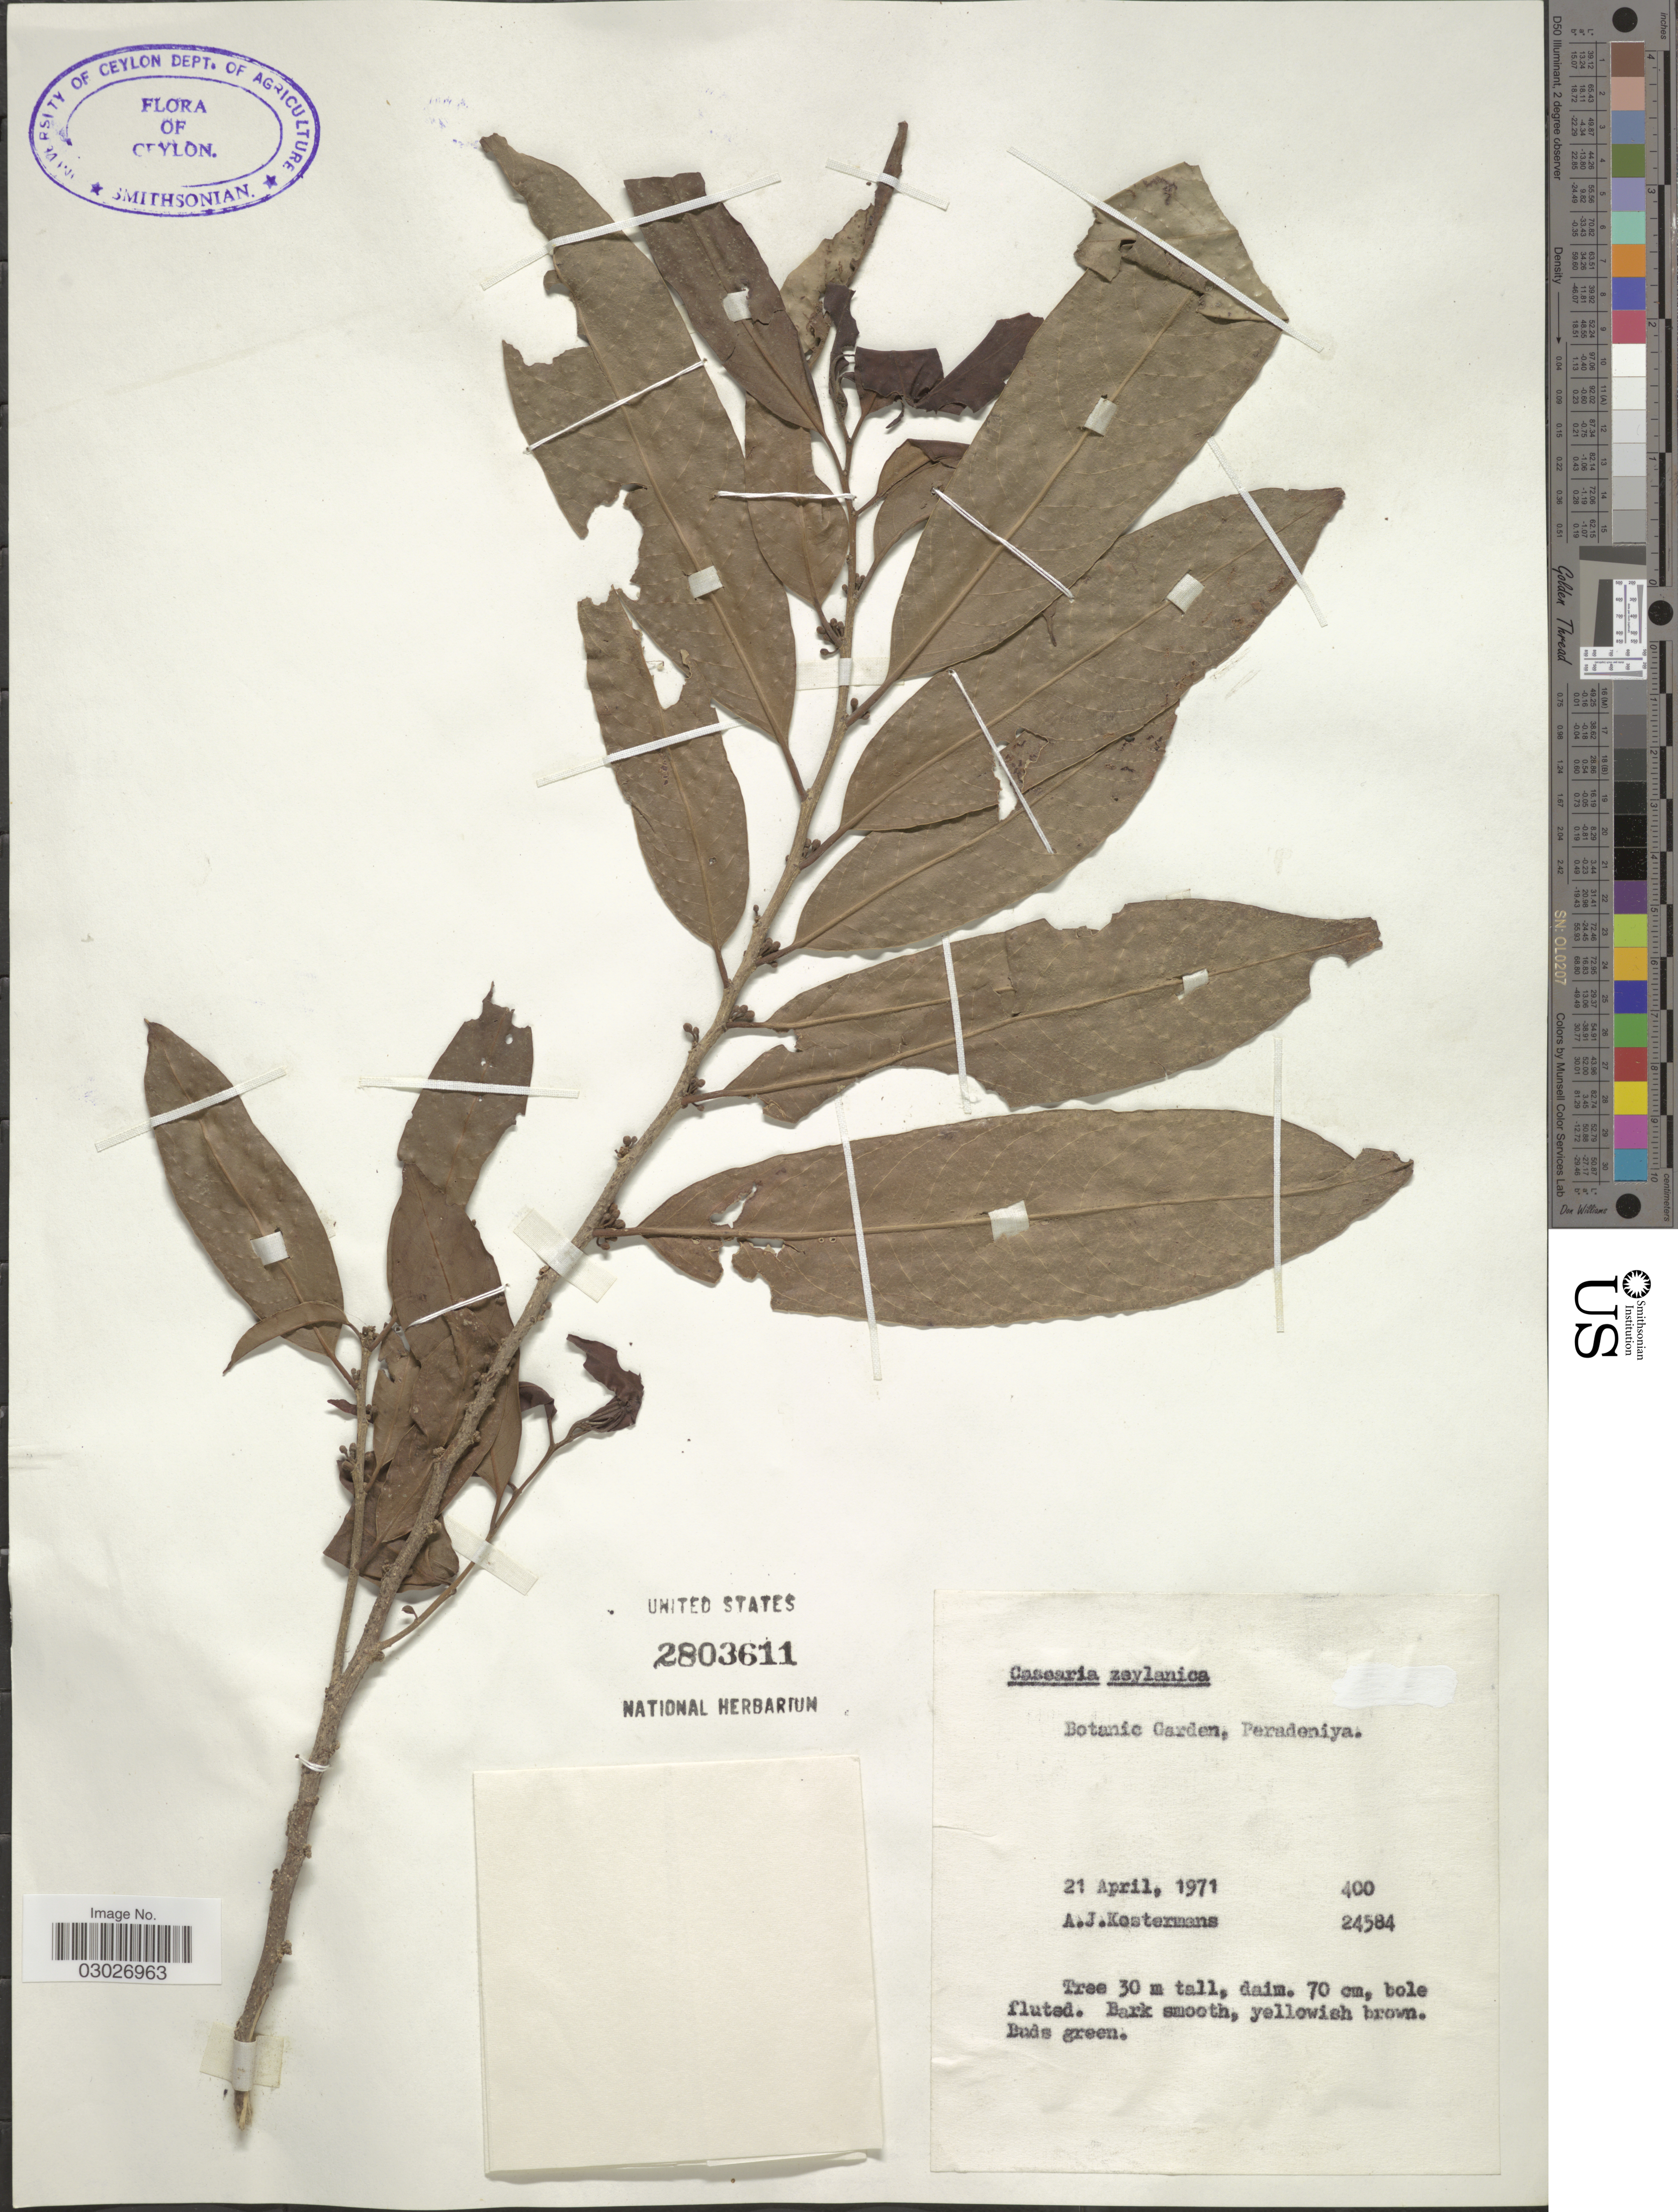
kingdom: Plantae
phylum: Tracheophyta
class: Magnoliopsida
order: Malpighiales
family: Salicaceae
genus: Casearia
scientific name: Casearia zeylanica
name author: Thwaites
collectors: A. J. G. Kostermans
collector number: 400/24584?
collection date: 1971-04-21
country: Sri Lanka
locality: Botanic Garden, Peradeniya.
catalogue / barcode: US 2803611